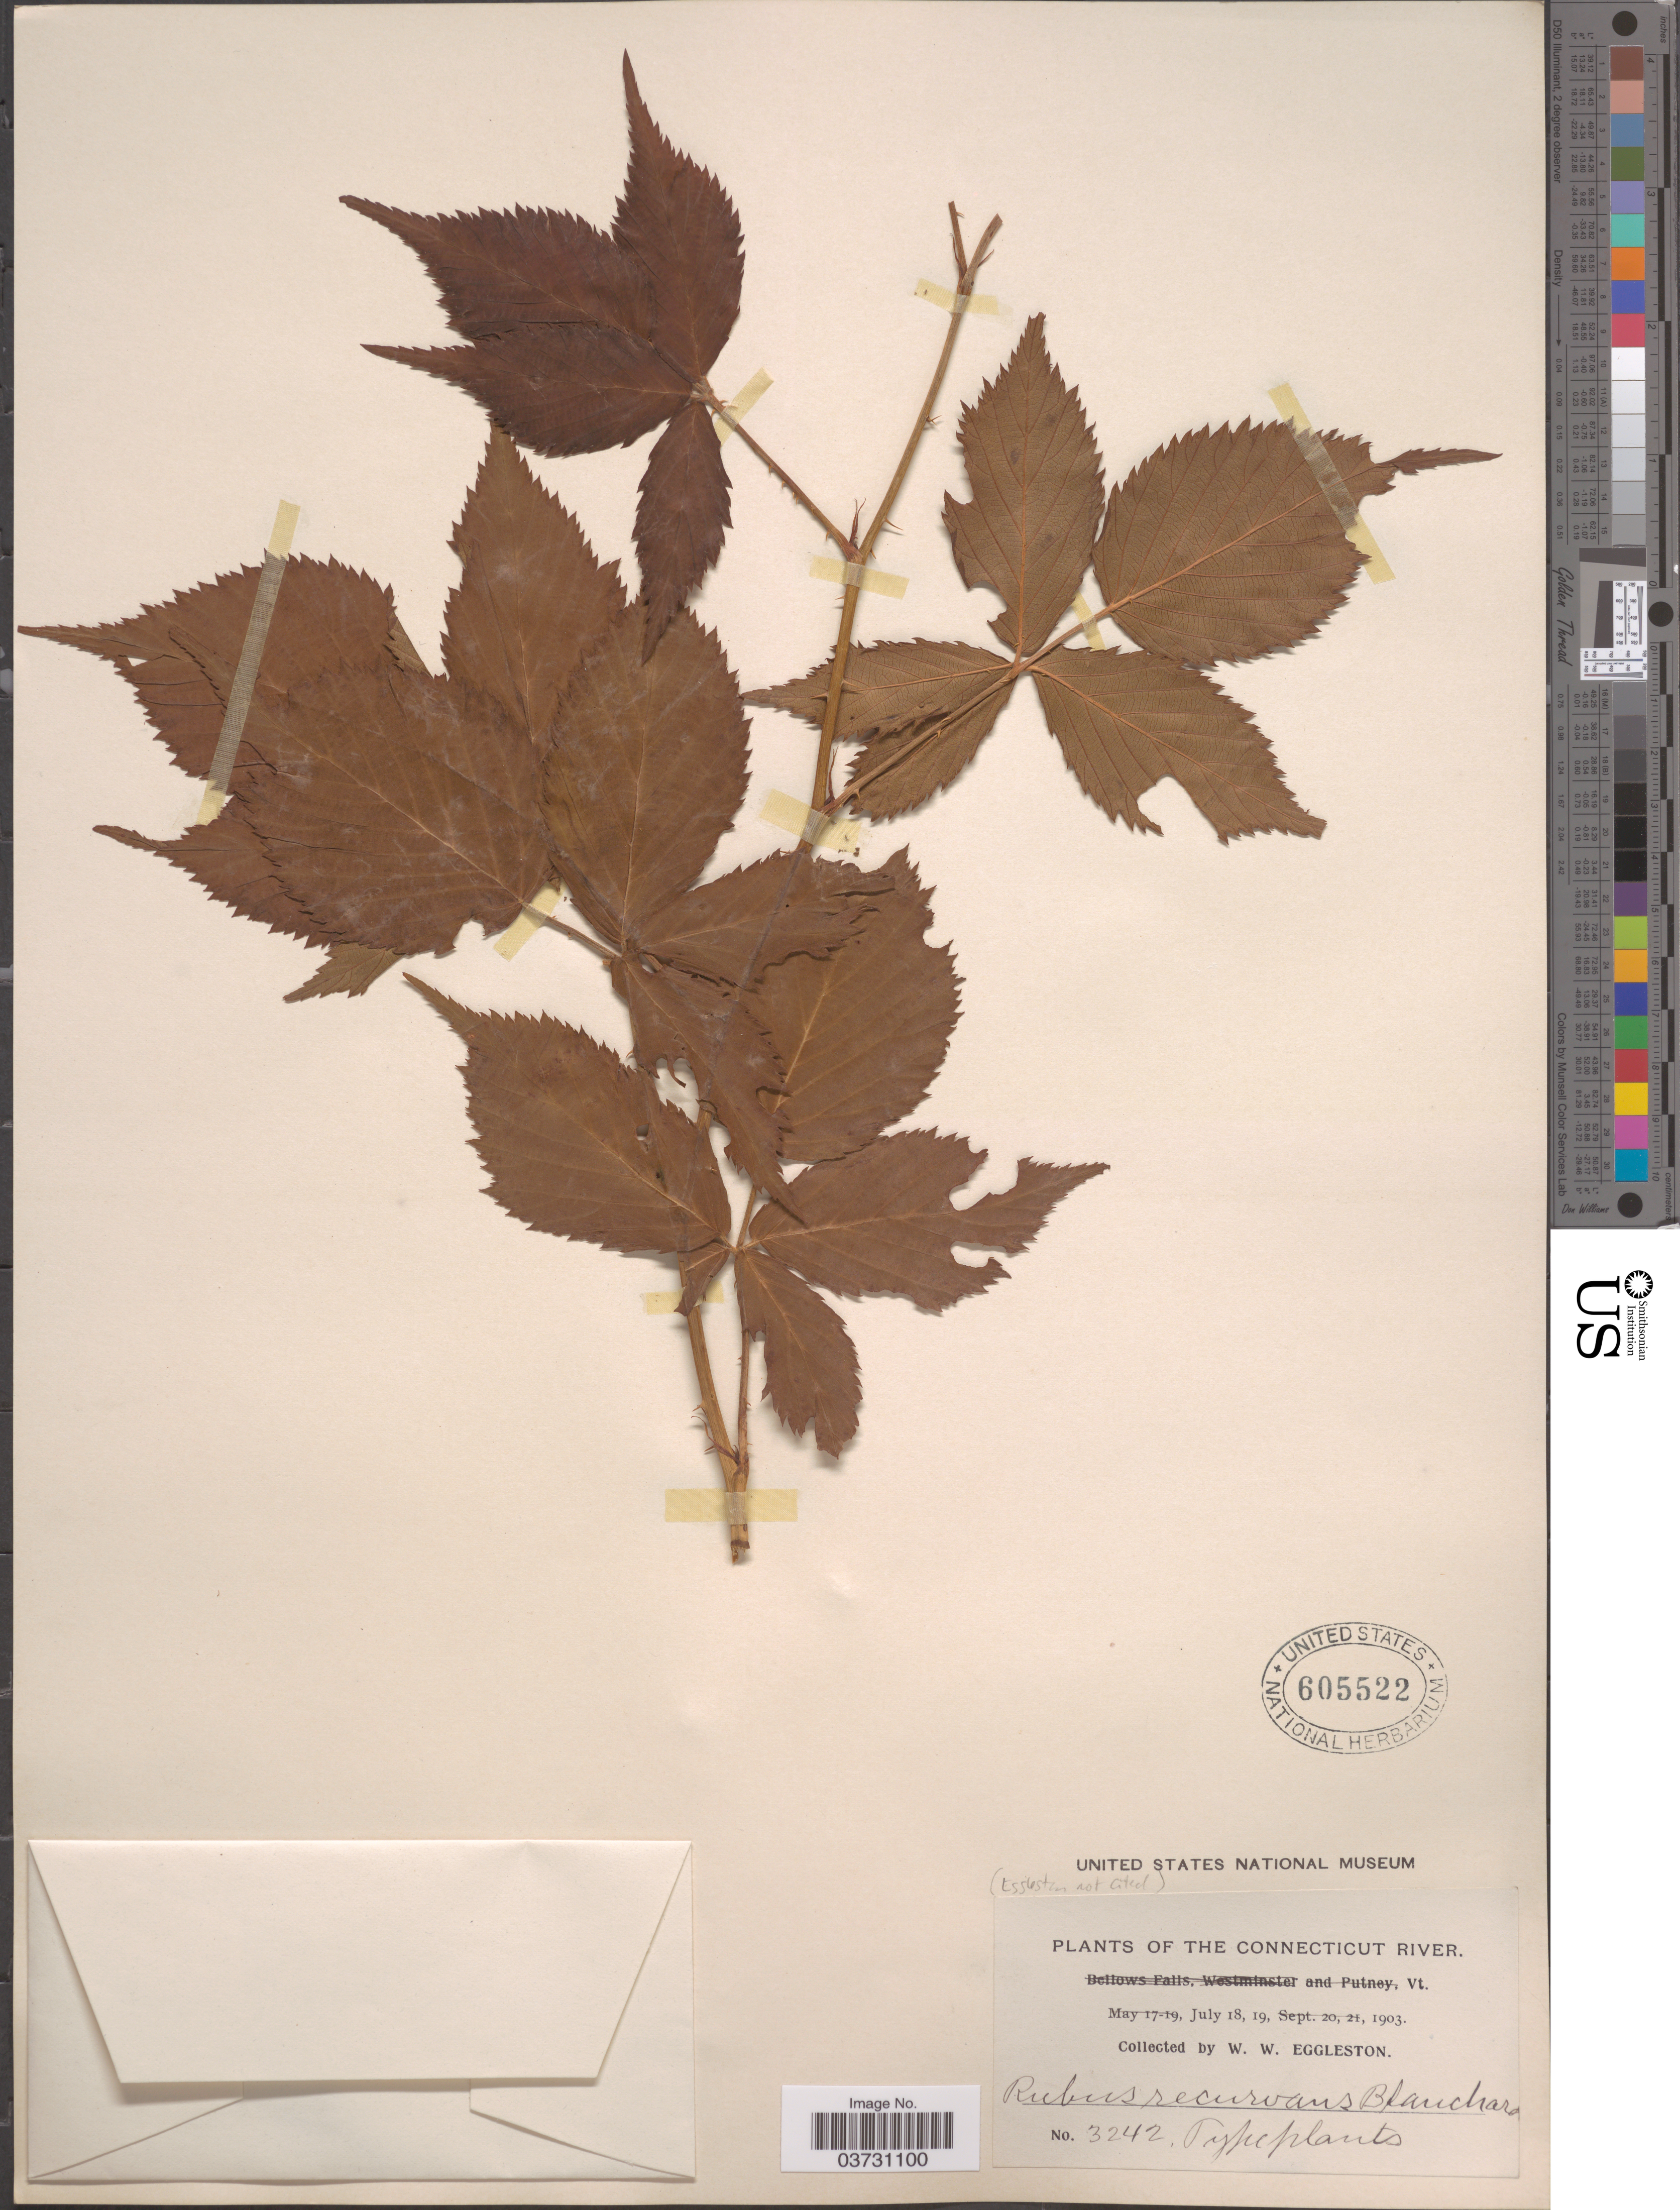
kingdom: Plantae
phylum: Tracheophyta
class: Magnoliopsida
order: Rosales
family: Rosaceae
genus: Rubus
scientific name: Rubus recurvans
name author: Blanch.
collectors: W. W. Eggleston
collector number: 3242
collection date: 1903-07-18/1903-07-19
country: United States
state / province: Vermont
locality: Connecticut River.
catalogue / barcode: US 605522